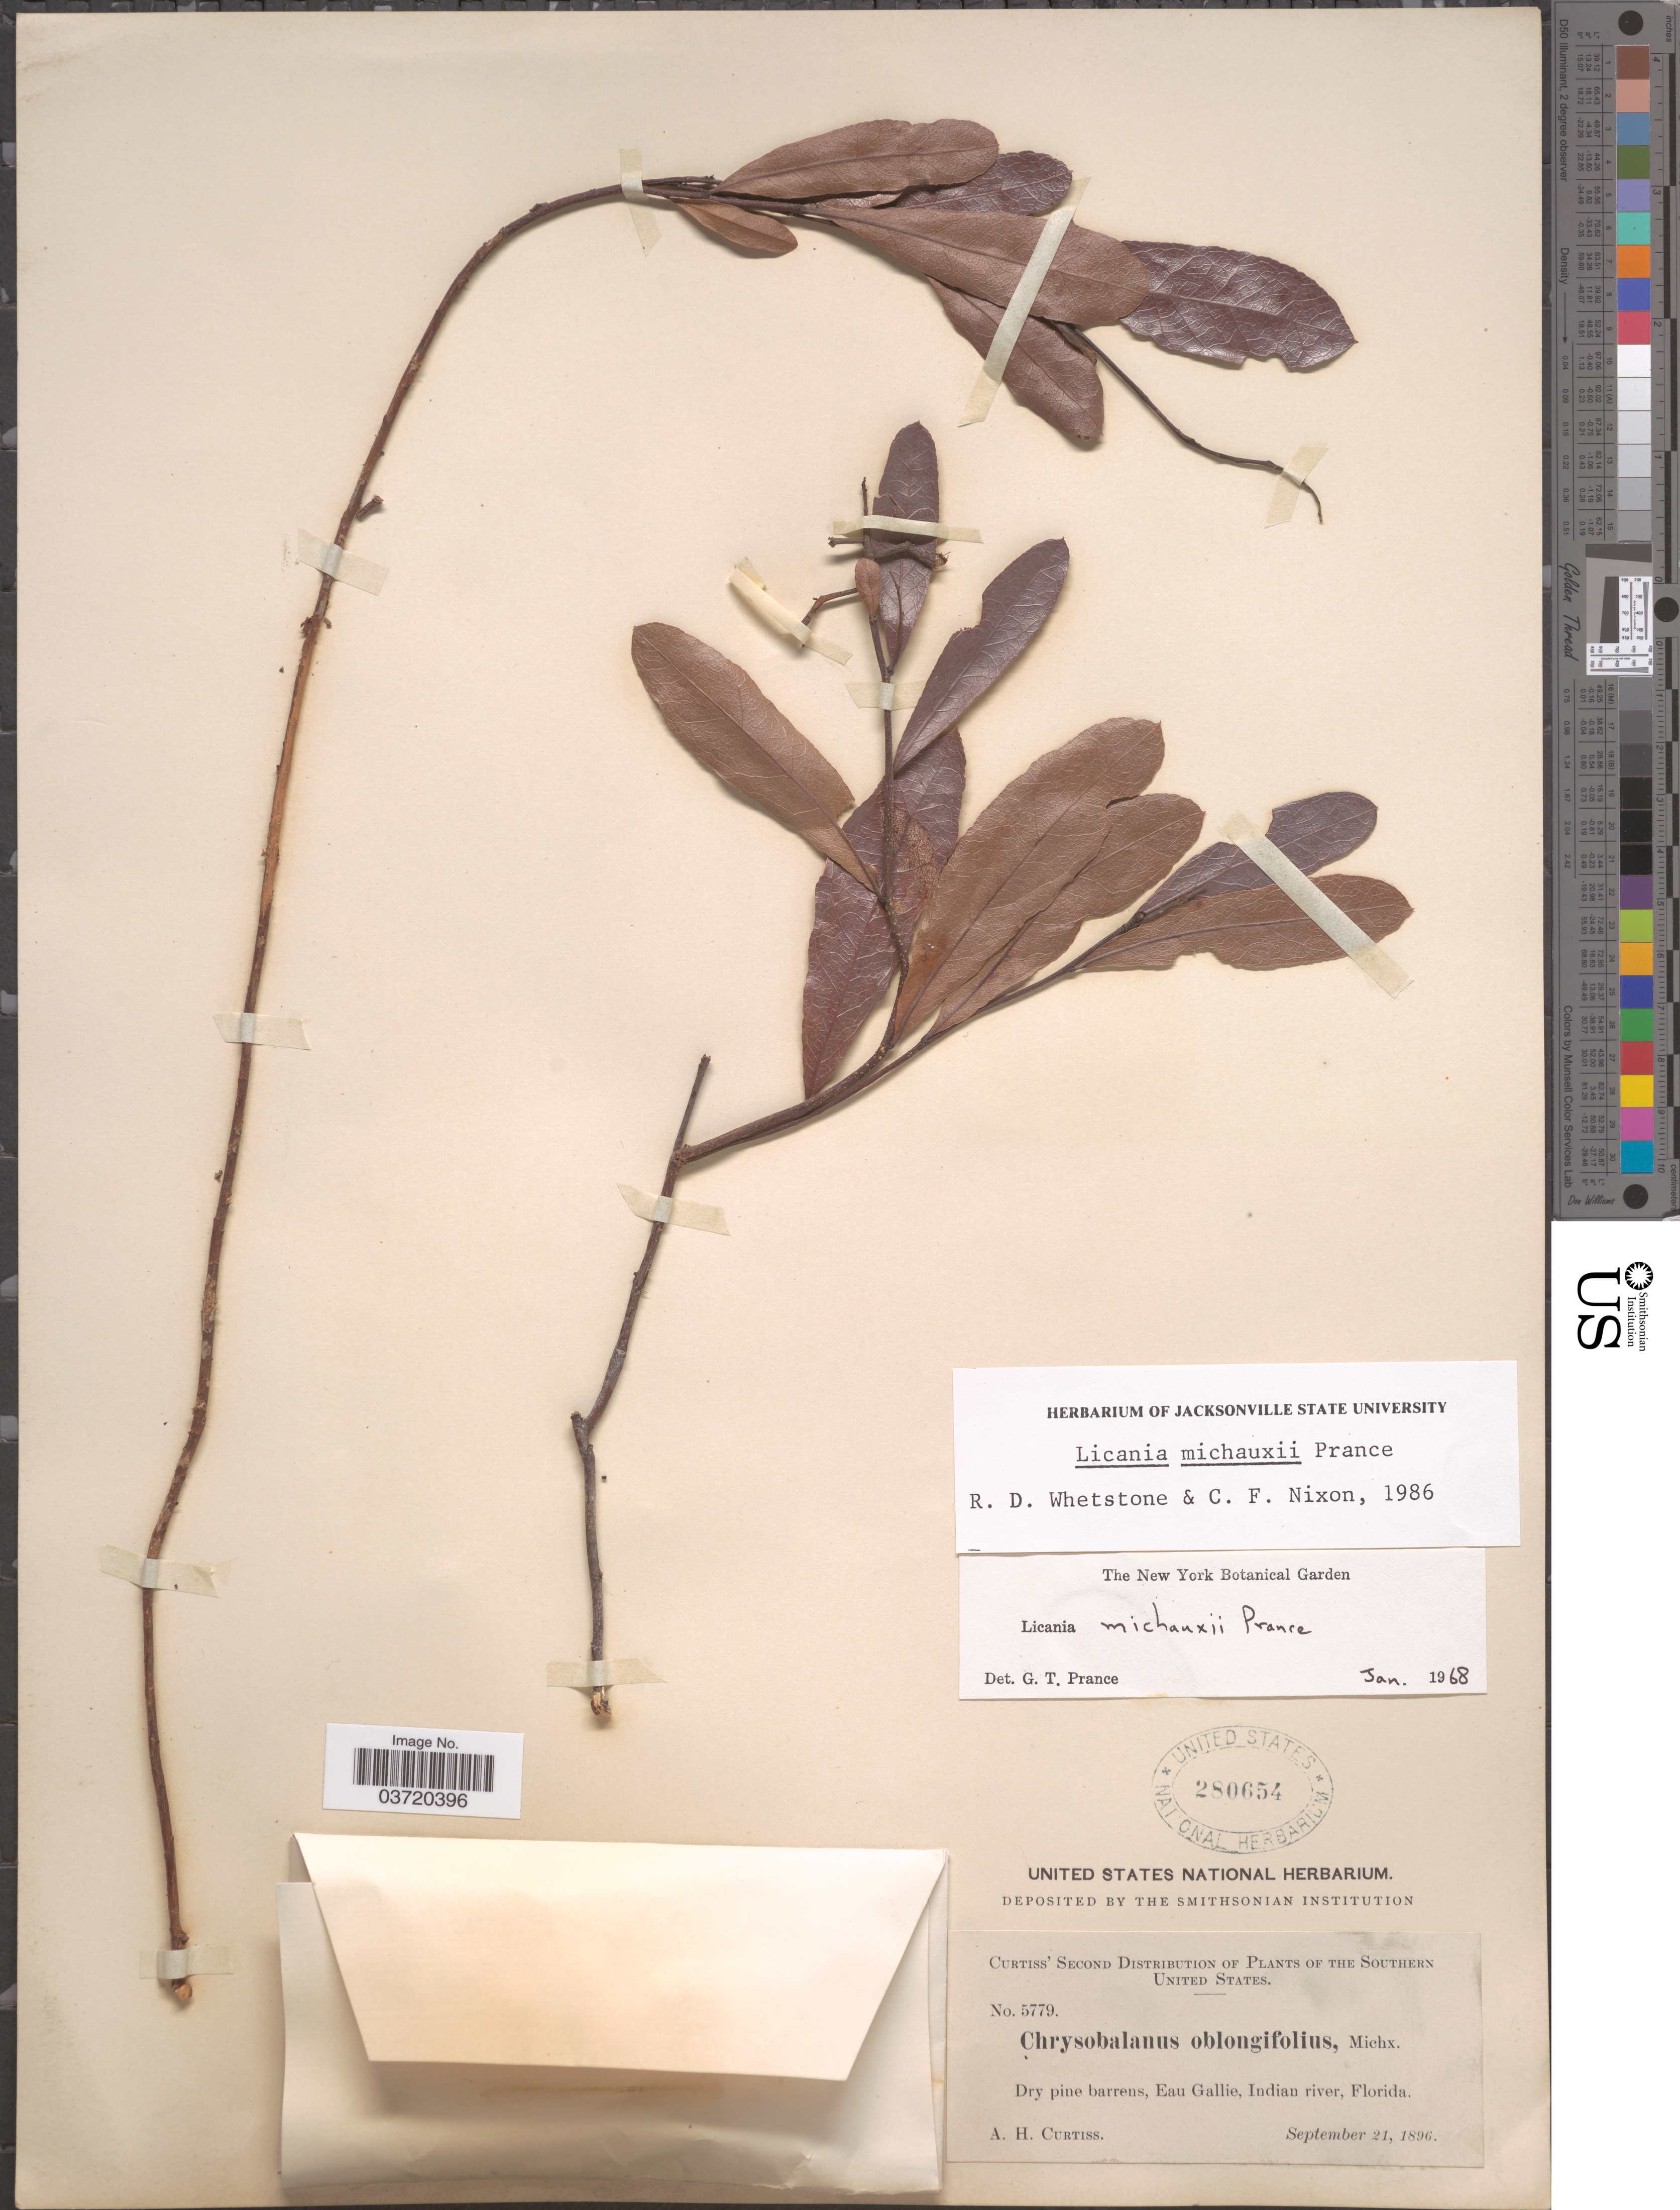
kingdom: Plantae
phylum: Tracheophyta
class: Magnoliopsida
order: Malpighiales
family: Chrysobalanaceae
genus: Geobalanus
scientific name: Geobalanus oblongifolius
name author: (Michx.) Small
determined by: Strong, M. T., (US), Smithsonian Institution - National Museum of Natural History (UNITED STATES)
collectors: A. H. Curtiss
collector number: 5779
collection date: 1896-09-21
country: United States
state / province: Florida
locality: Southern United States. Dry pine barrens, Eau Gallie, Indian river.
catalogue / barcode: US 280654